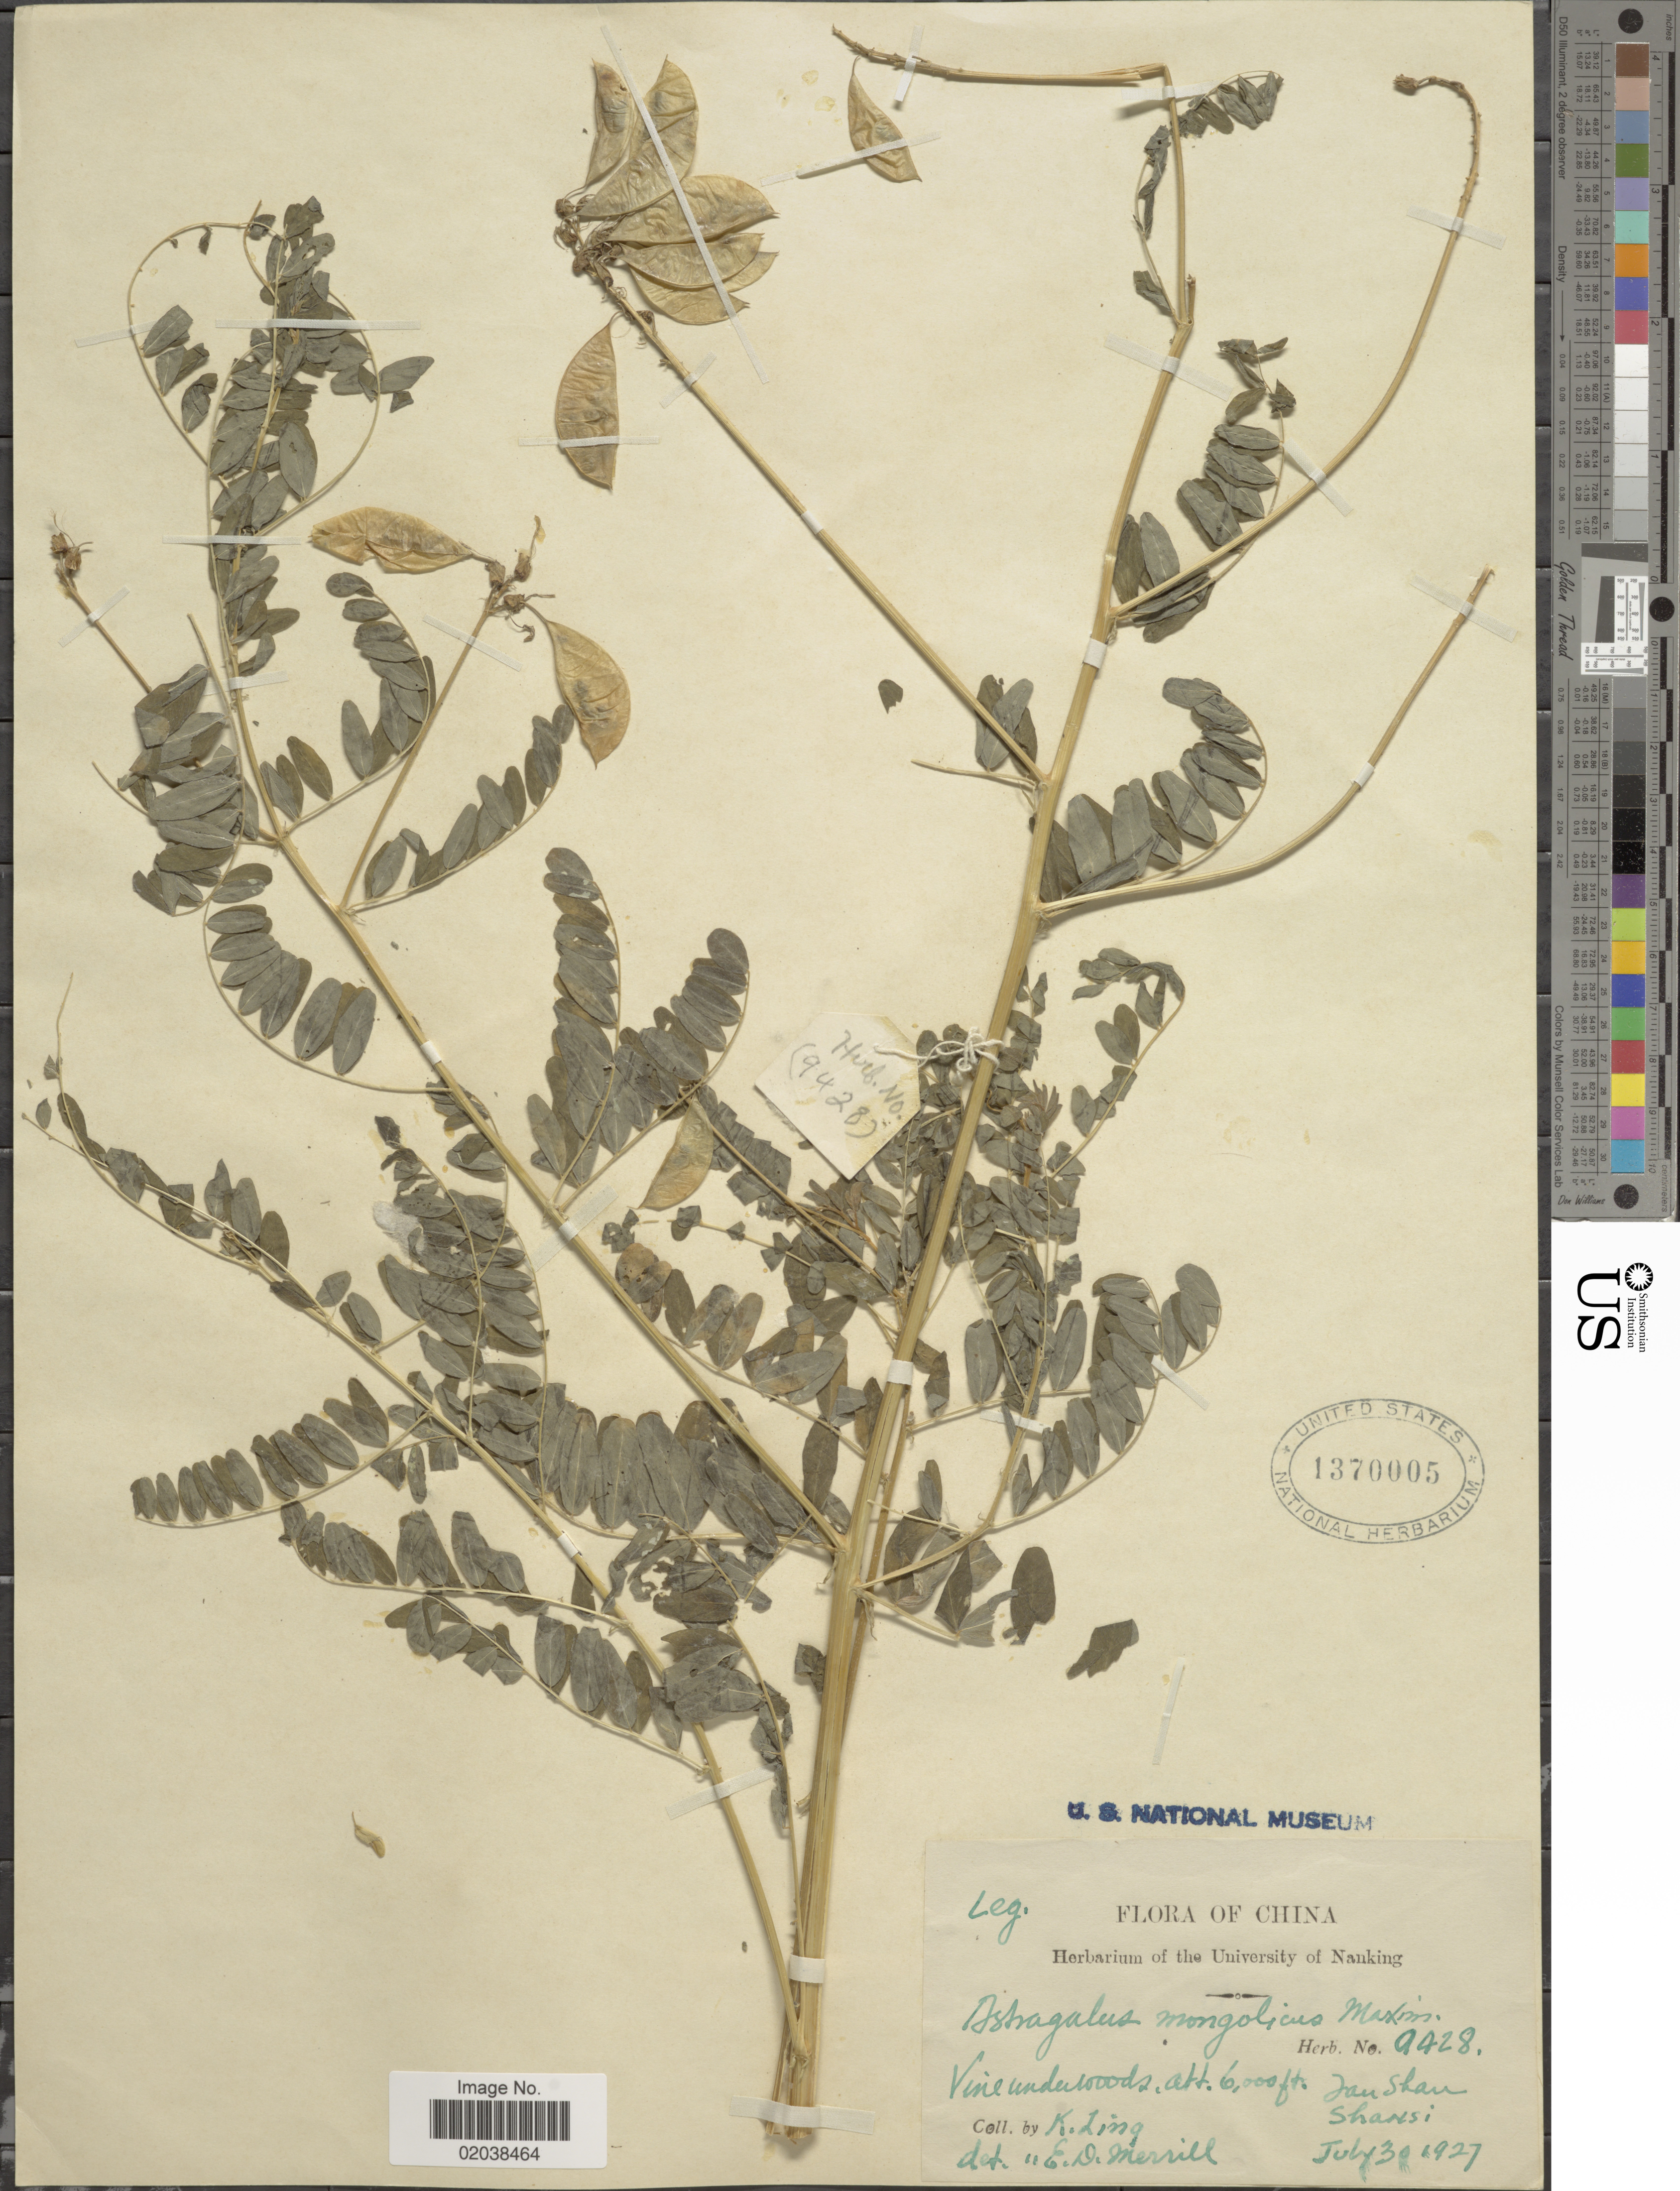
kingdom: Plantae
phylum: Tracheophyta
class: Magnoliopsida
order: Fabales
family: Fabaceae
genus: Astragalus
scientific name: Astragalus mongholicus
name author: Bunge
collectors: K. Ling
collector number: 9428*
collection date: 1927-07-30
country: China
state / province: Shanxi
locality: Vine woods. Jan Shan Shansi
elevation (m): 1829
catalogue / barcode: US 1370005